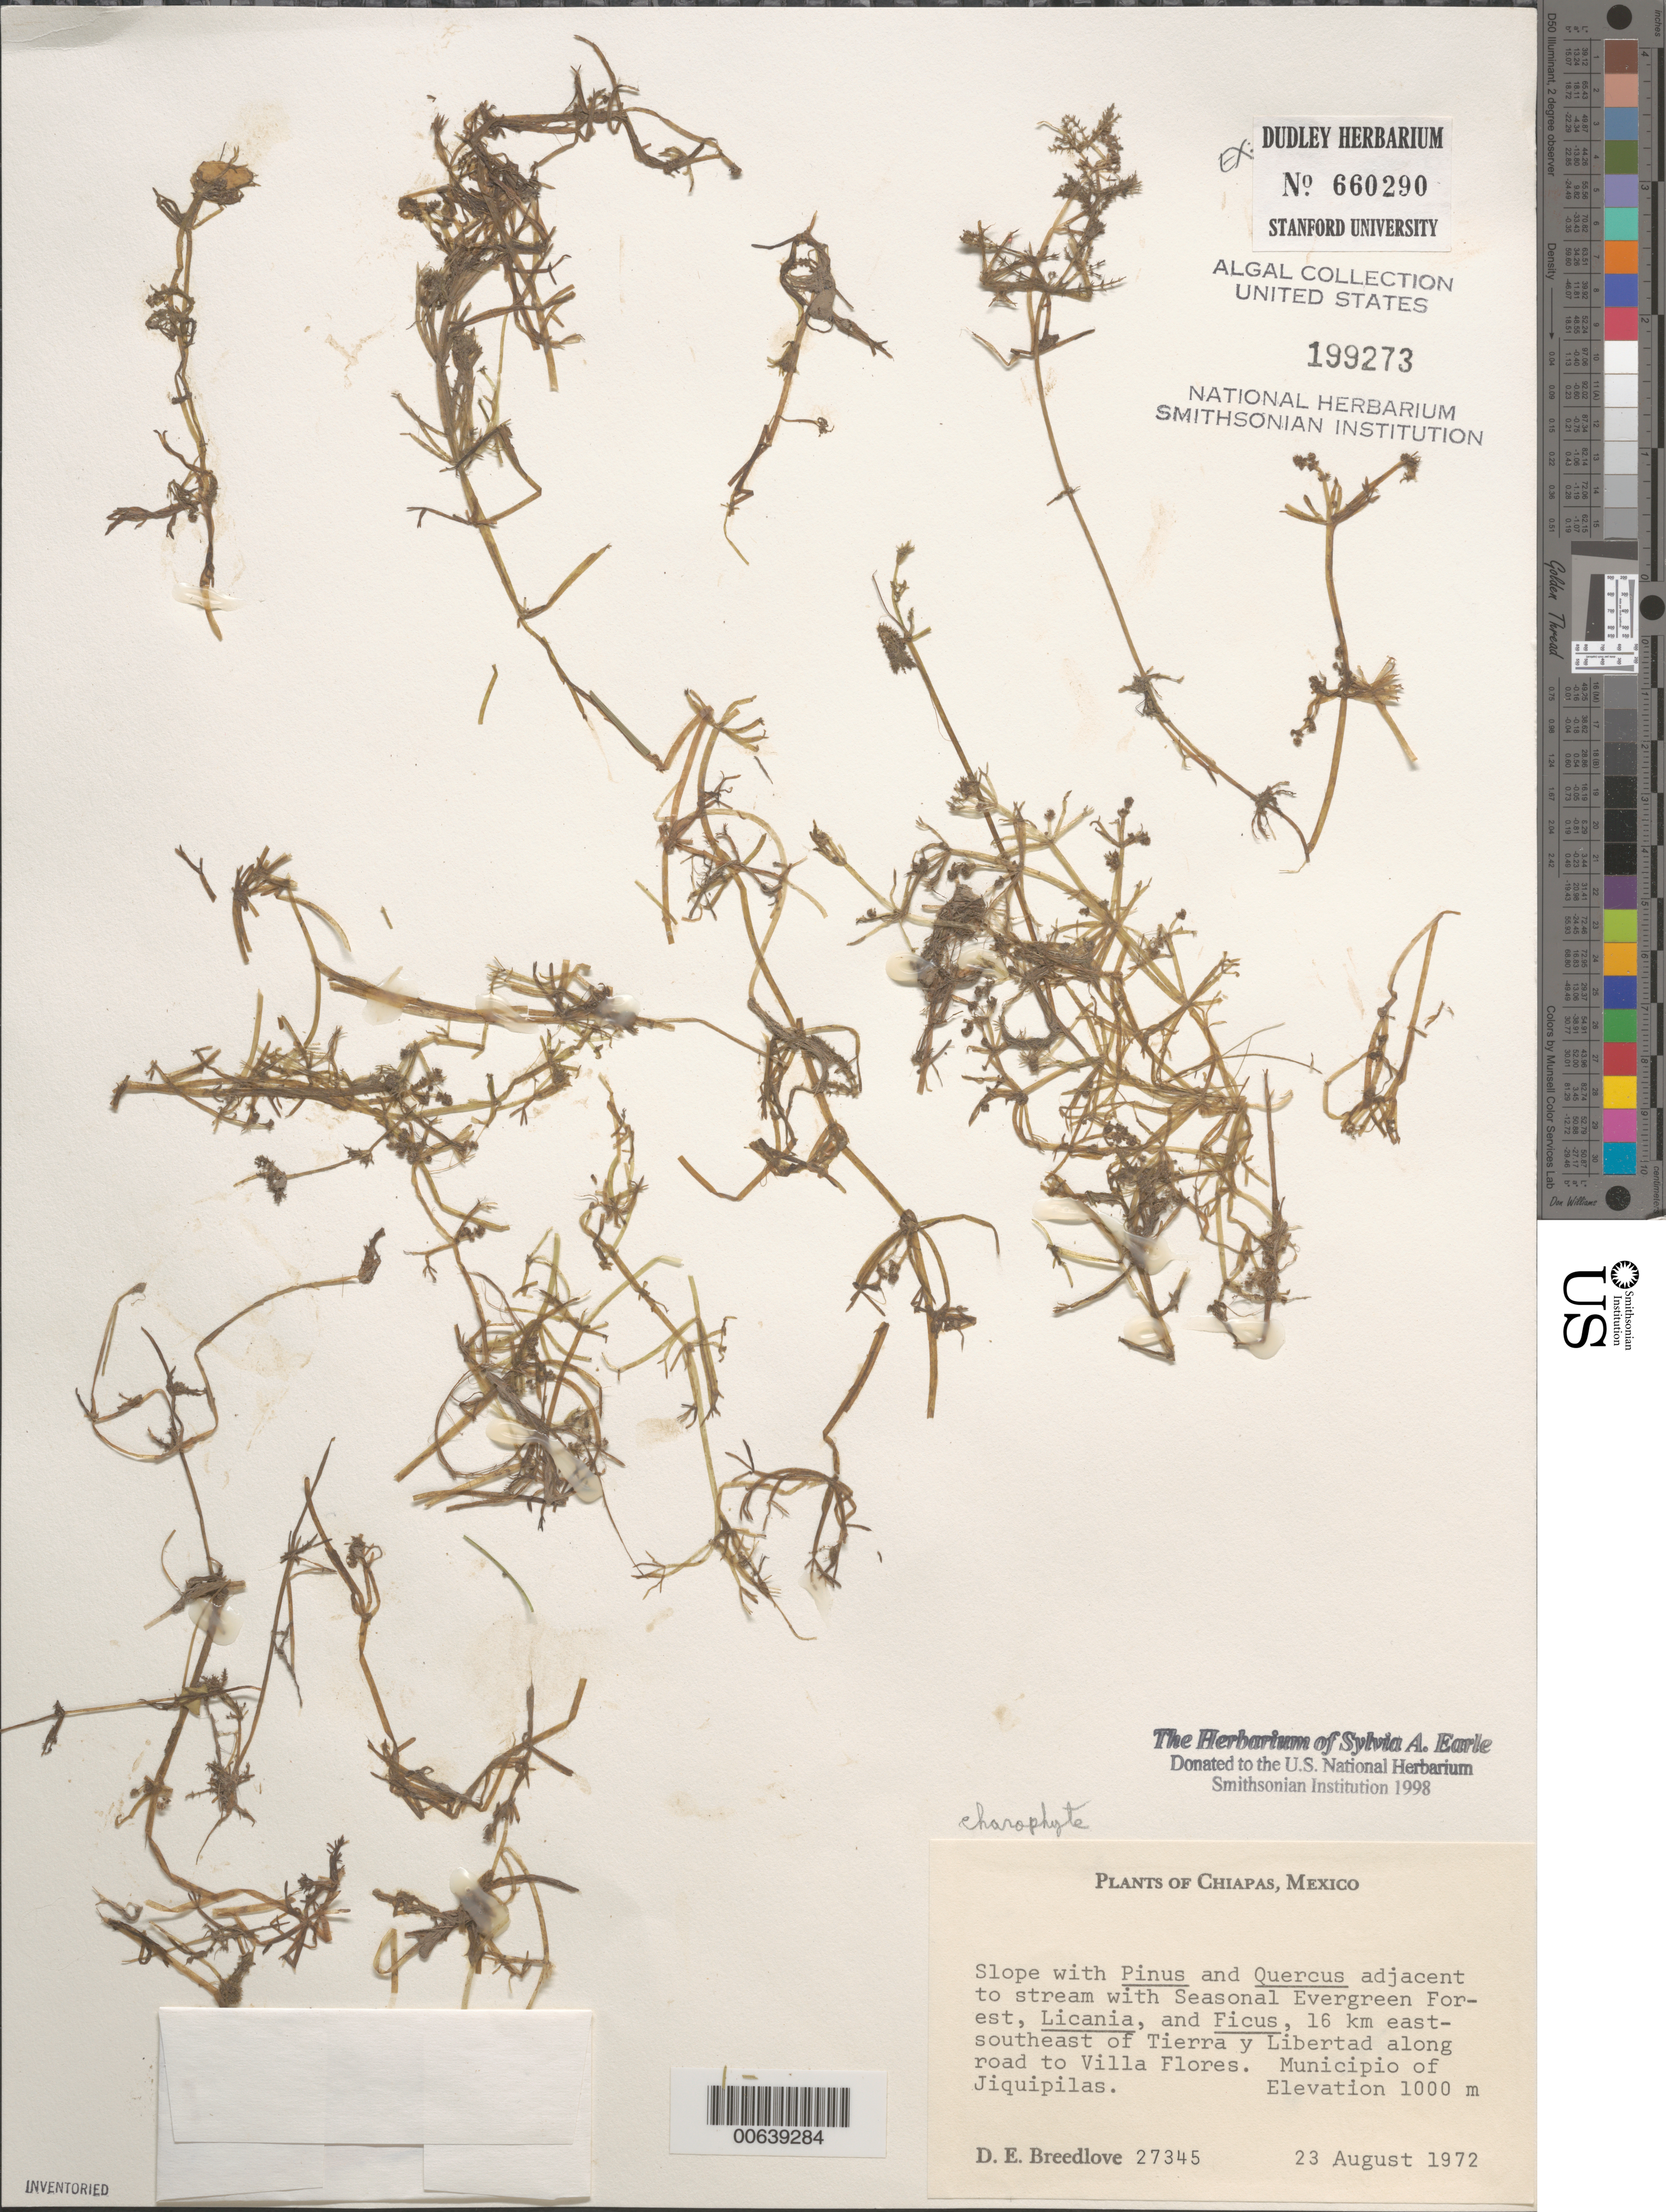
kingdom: Plantae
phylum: Charophyta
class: Charophyceae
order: Charales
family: Characeae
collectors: D. E. Breedlove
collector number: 27345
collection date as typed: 23 Aug 1972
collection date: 1972-08-23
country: Mexico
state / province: Chiapas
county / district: Jiquipilas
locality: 16 km ESE of Tierra y Libertad, along road to Villa Flores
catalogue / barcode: US 199273